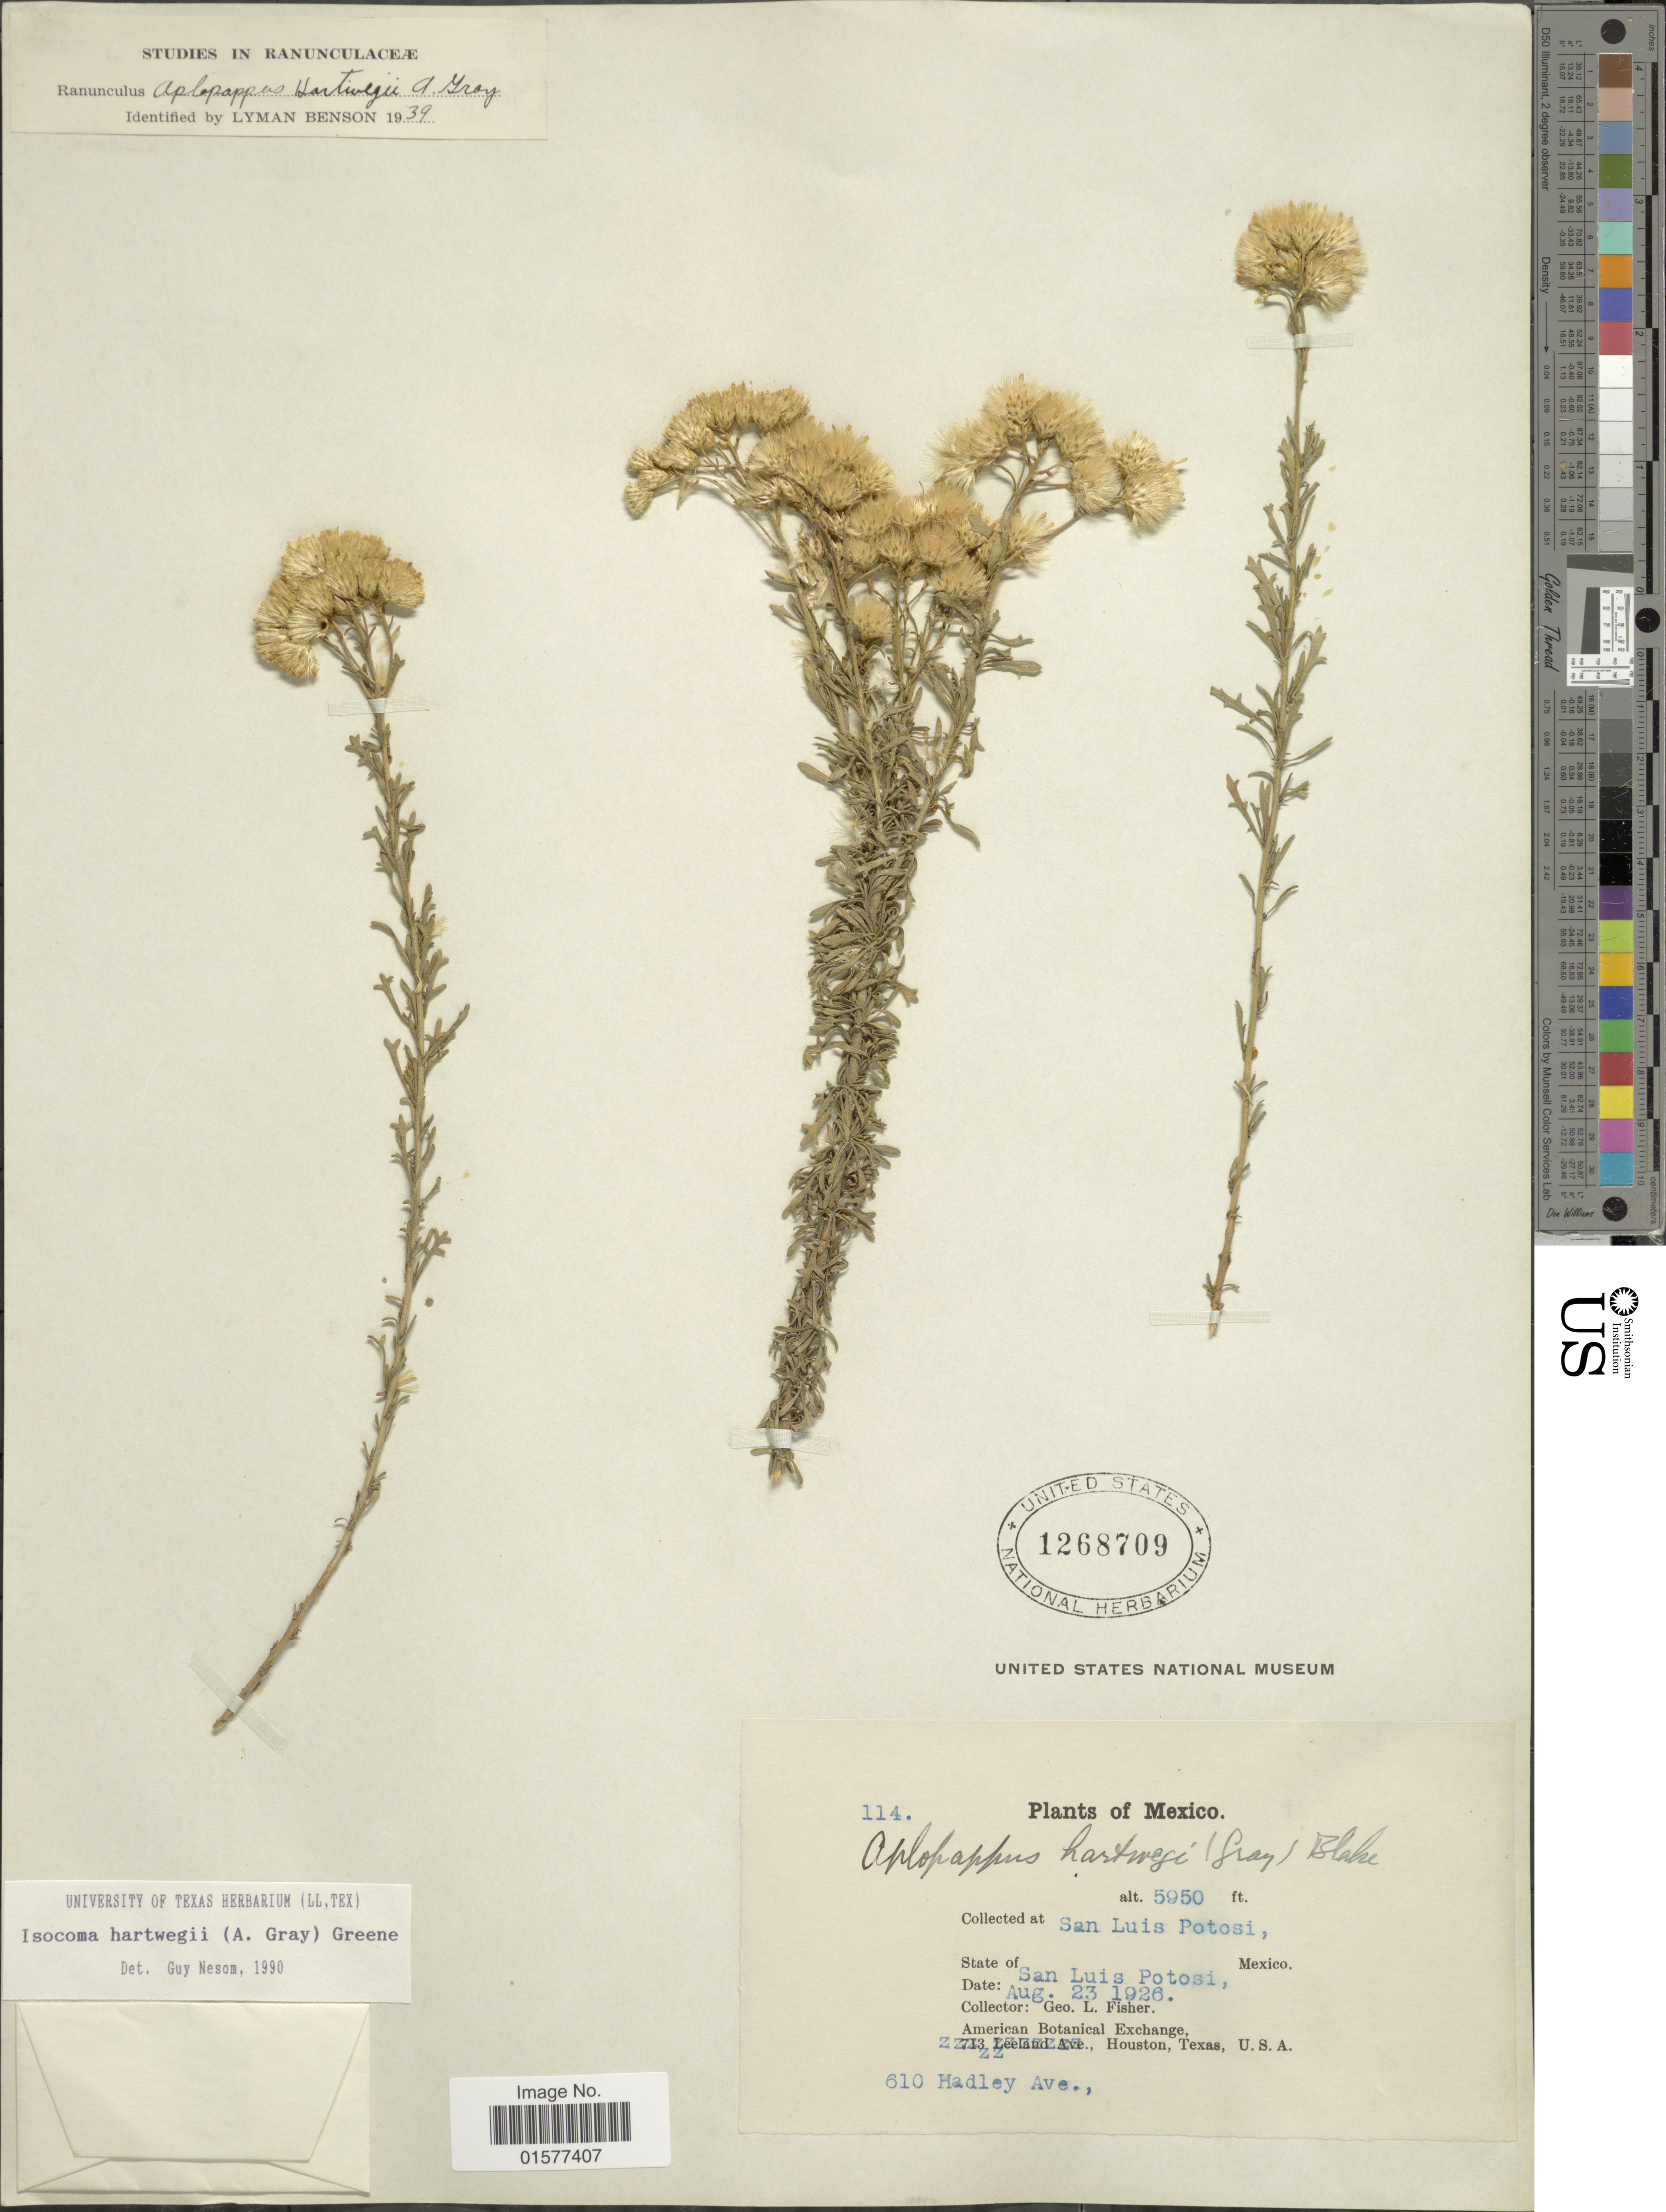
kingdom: Plantae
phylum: Tracheophyta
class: Magnoliopsida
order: Asterales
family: Asteraceae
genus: Isocoma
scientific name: Isocoma hartwegii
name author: (A. Gray) Greene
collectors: G. L. Fisher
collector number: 114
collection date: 1926-08-23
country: Mexico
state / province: San Luis Potosí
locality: Collected at San Luis Potosi, State of San Luis Potosi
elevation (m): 1814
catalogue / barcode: US 1268709